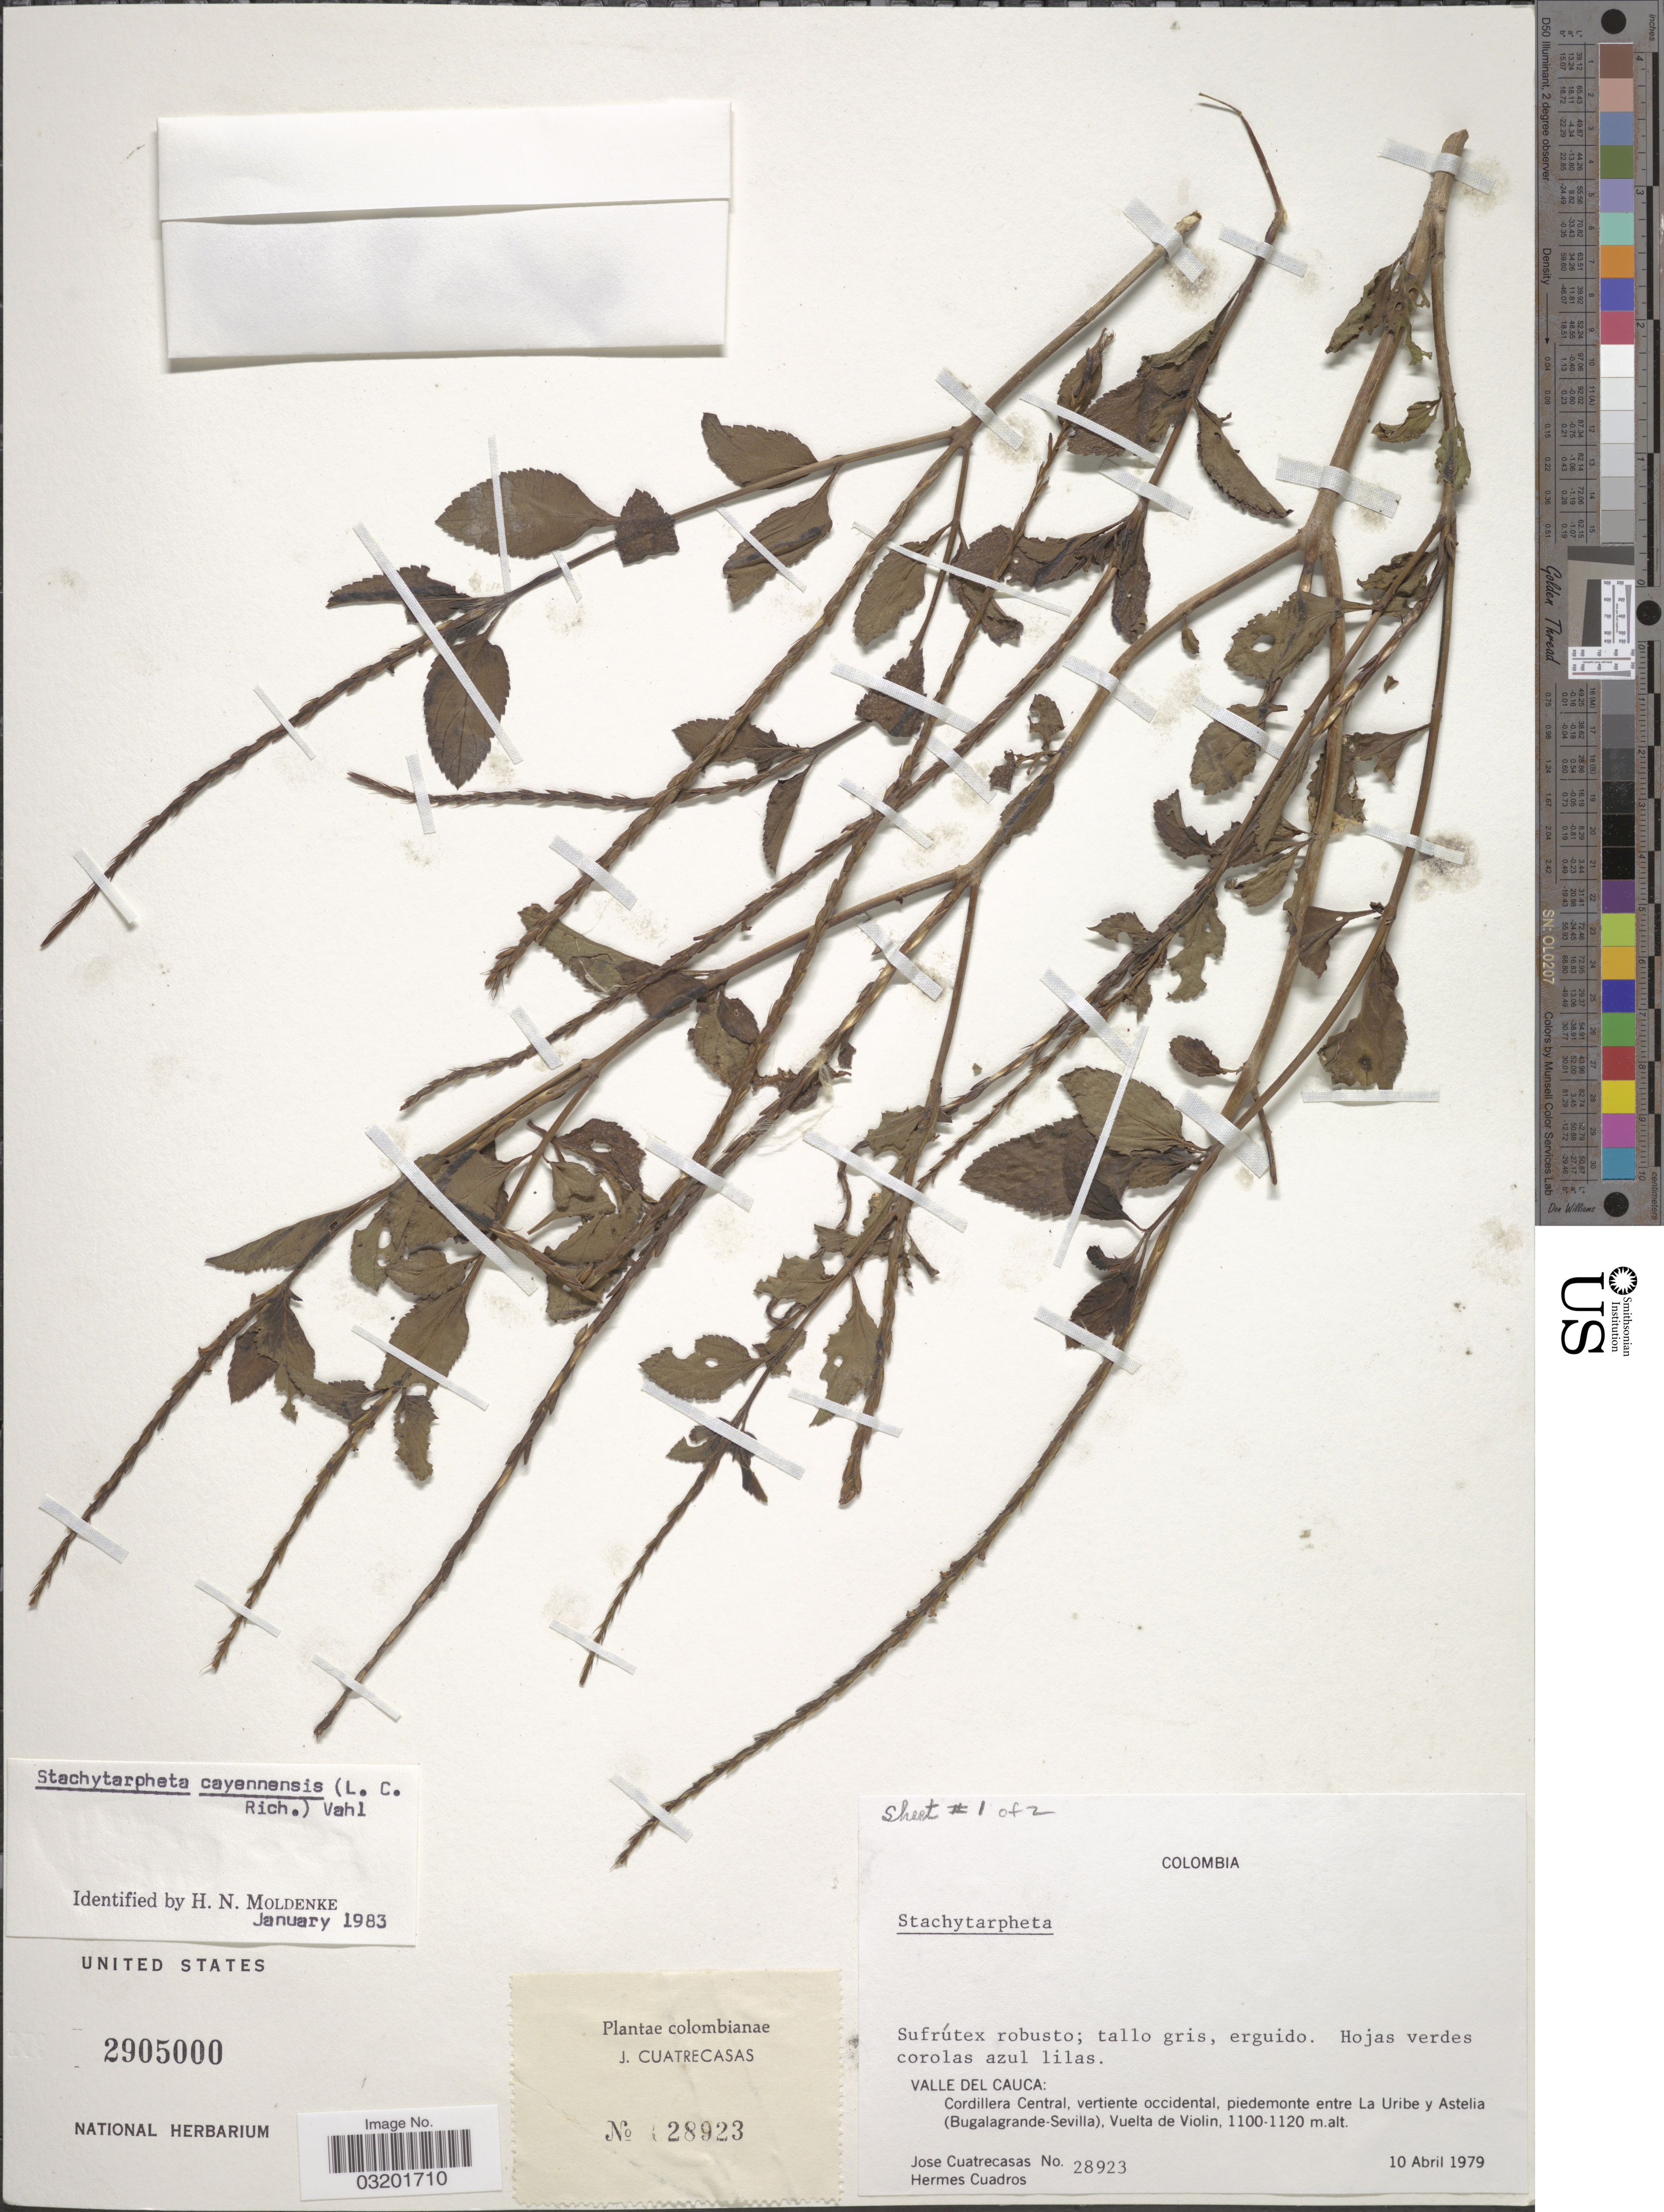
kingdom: Plantae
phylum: Tracheophyta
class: Magnoliopsida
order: Lamiales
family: Verbenaceae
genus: Stachytarpheta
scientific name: Stachytarpheta cayennensis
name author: (Rich.) Vahl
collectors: J. Cuatrecasas & H. Cuadros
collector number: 28923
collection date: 1979-04-10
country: Colombia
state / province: Valle del Cauca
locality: Cordillera Central, vertiente occidental, piedemonte entre La Uribe y Astelia (Bugalagrande-Sevilla), Vuelte de Violin.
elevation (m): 1100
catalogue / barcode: US 2905000